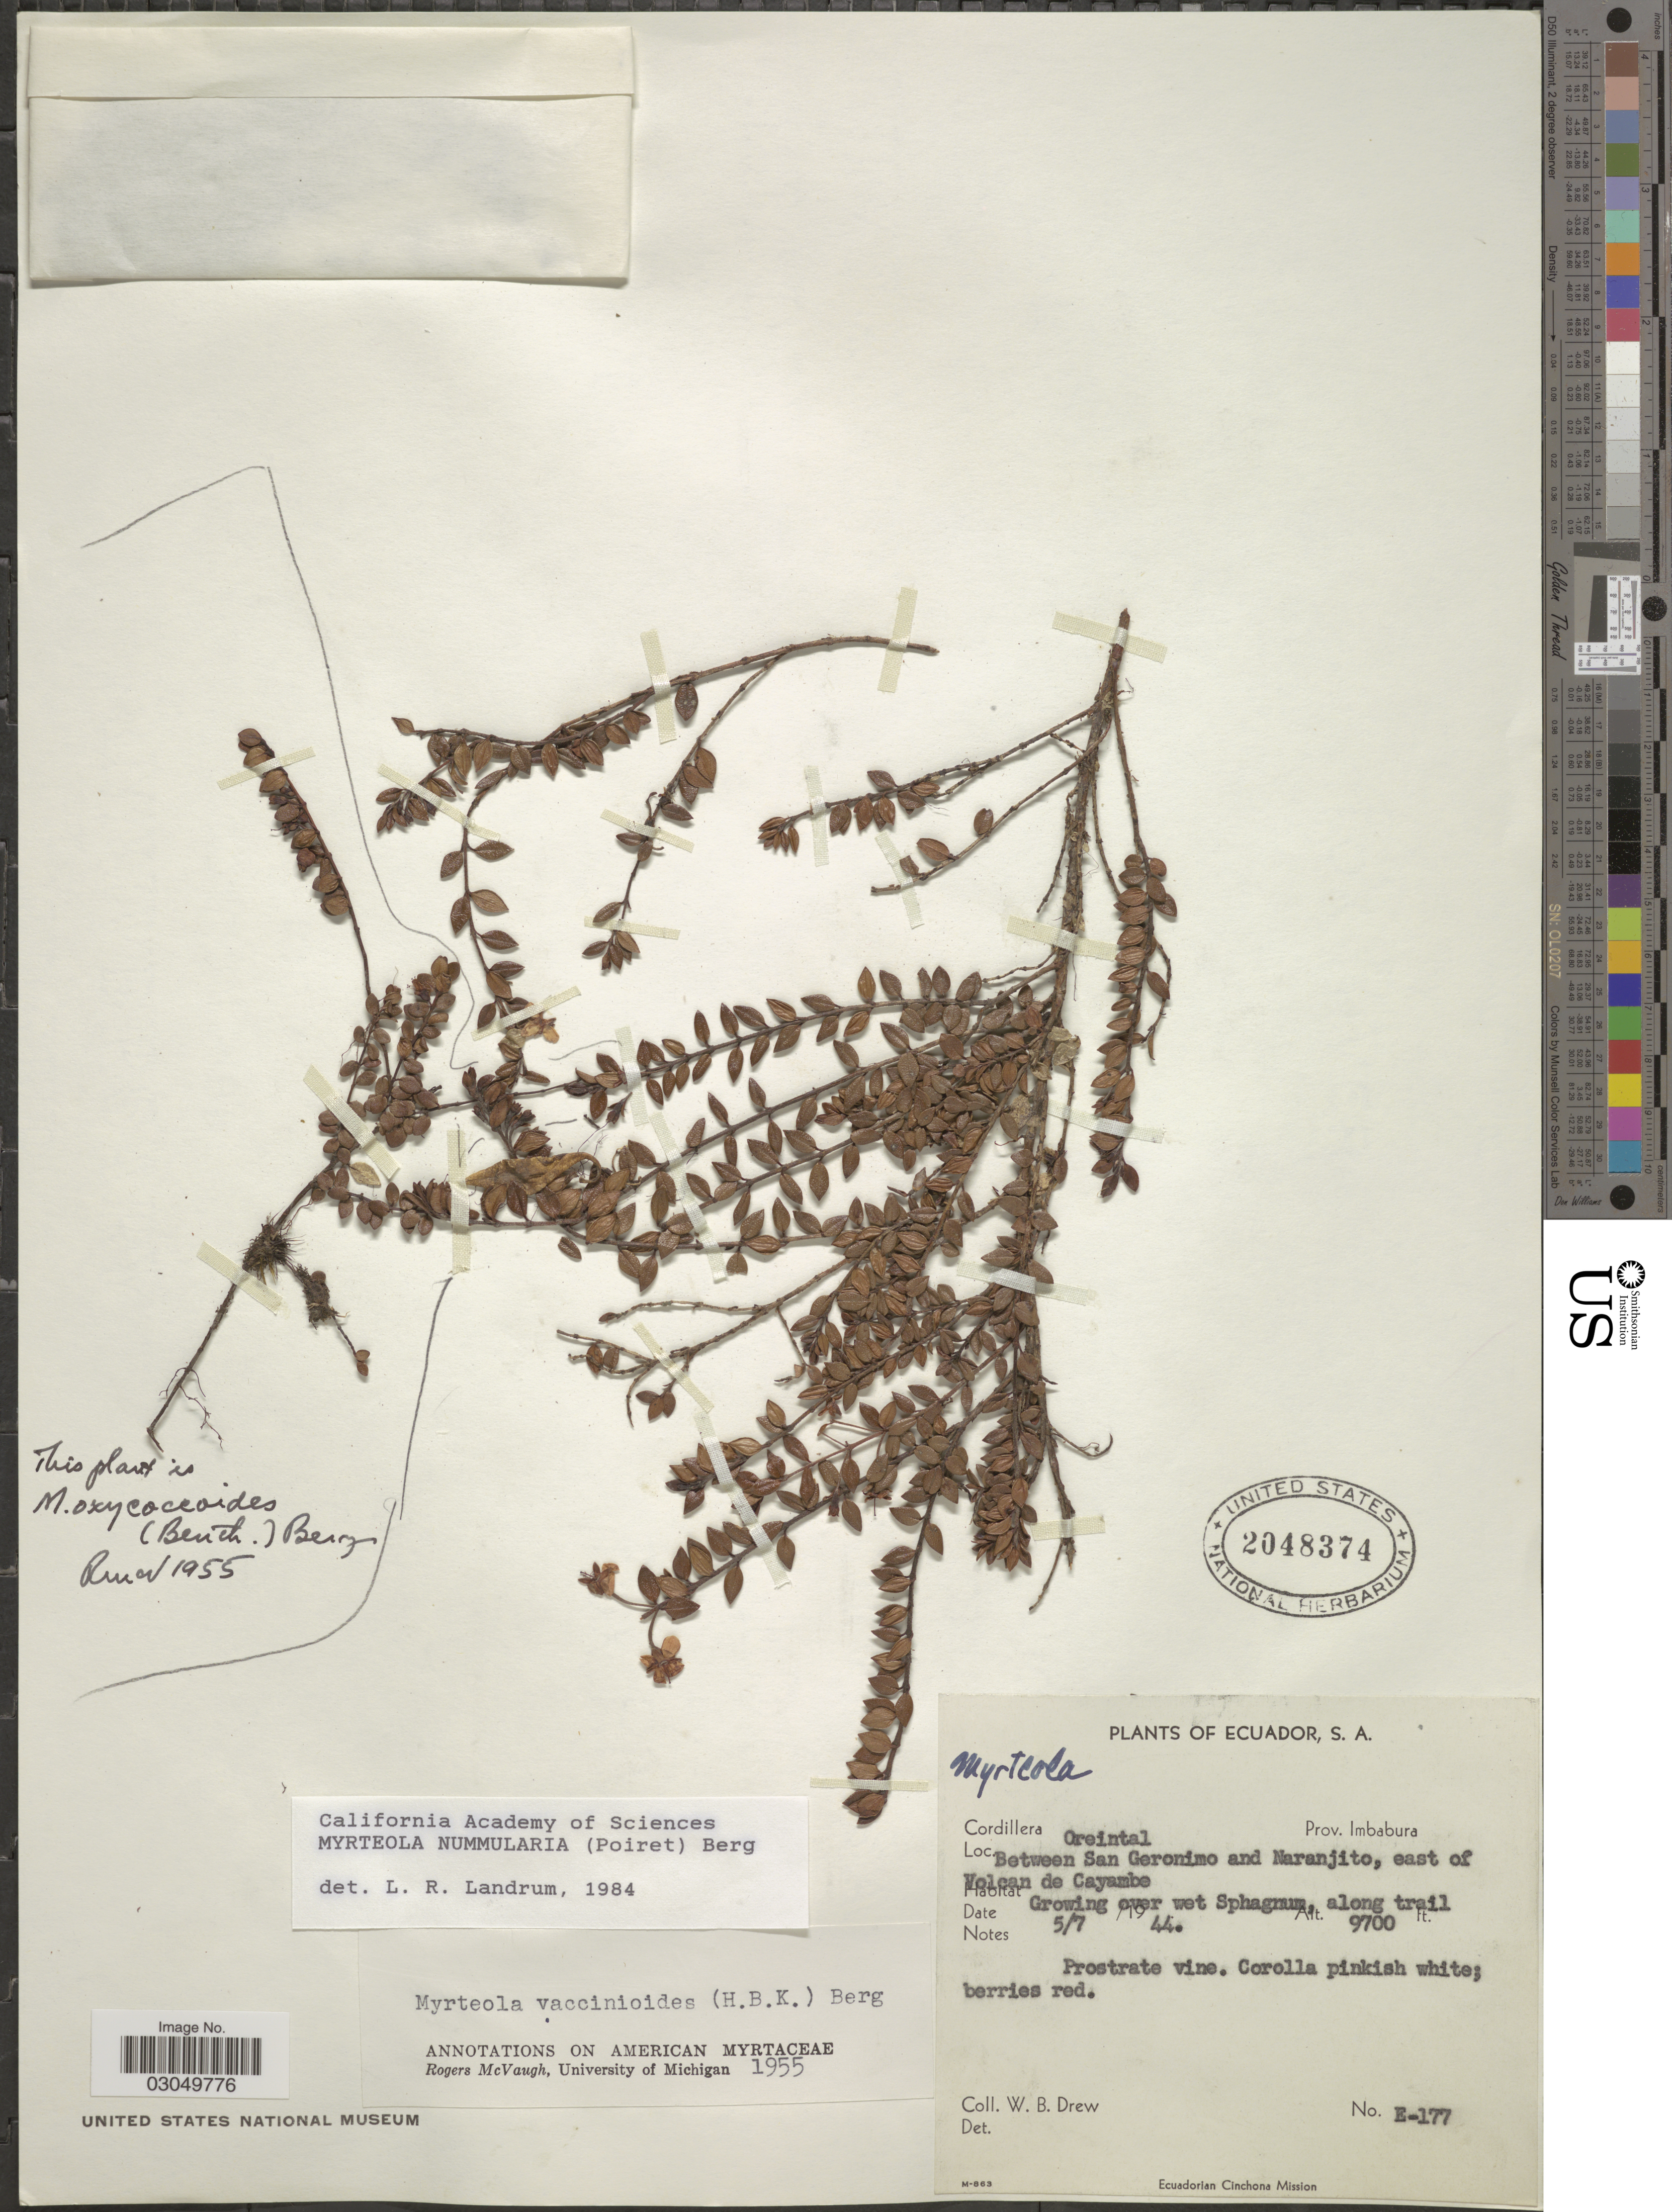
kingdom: Plantae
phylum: Tracheophyta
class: Magnoliopsida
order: Myrtales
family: Myrtaceae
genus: Myrteola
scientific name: Myrteola nummularia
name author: (Lam.) O. Berg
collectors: W. B. Drew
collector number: E-177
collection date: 1944-07-05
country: Ecuador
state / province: Imbabura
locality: Cordillera Oriental. Between San Geronimo and Naranjito, east of Volcan de Cayambe.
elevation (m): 2957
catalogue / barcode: US 2048374